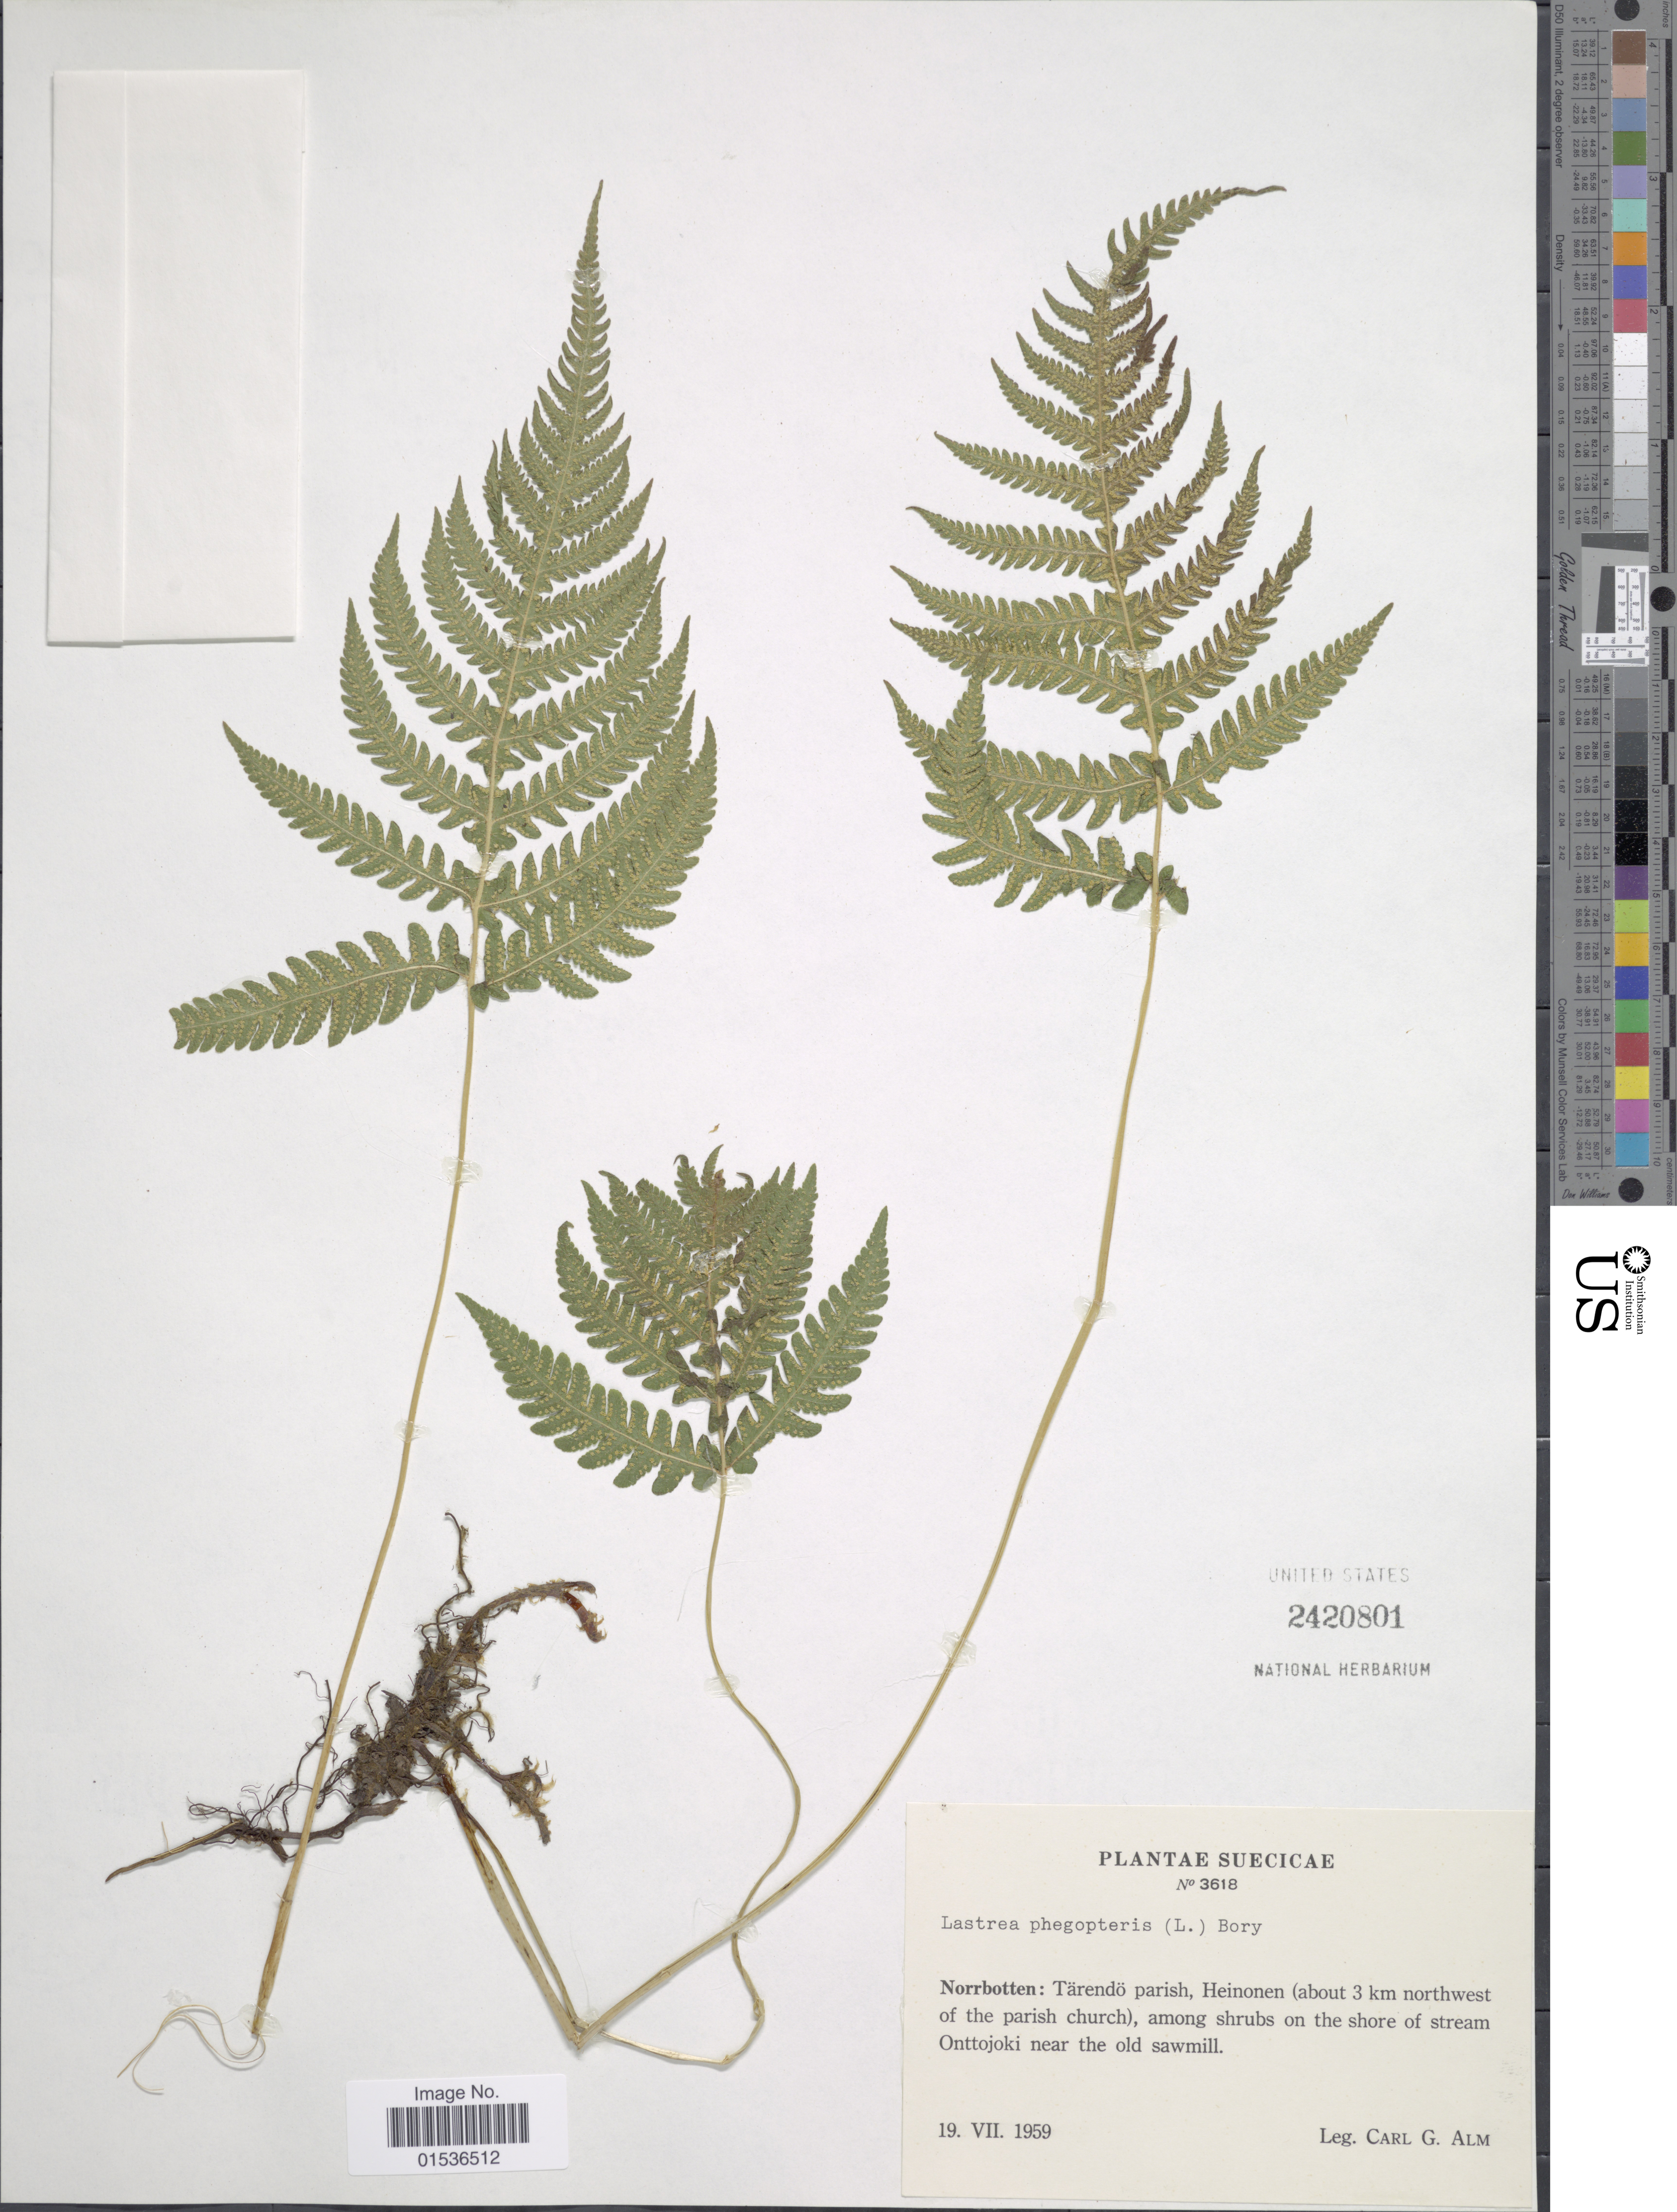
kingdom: Plantae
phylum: Tracheophyta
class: Polypodiopsida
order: Polypodiales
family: Thelypteridaceae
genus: Phegopteris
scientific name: Phegopteris connectilis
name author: (Michx.) Watt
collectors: C. G. Alm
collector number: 3618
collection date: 1959-07-19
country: Sweden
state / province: Norrbotten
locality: Suecicae, Norrbotten: Tarendo parish, Heinonen (about 3 km northwest of the parish church), among shrubs on the shore of stream Onttojoki near the old sawmill.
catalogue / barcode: US 2420801